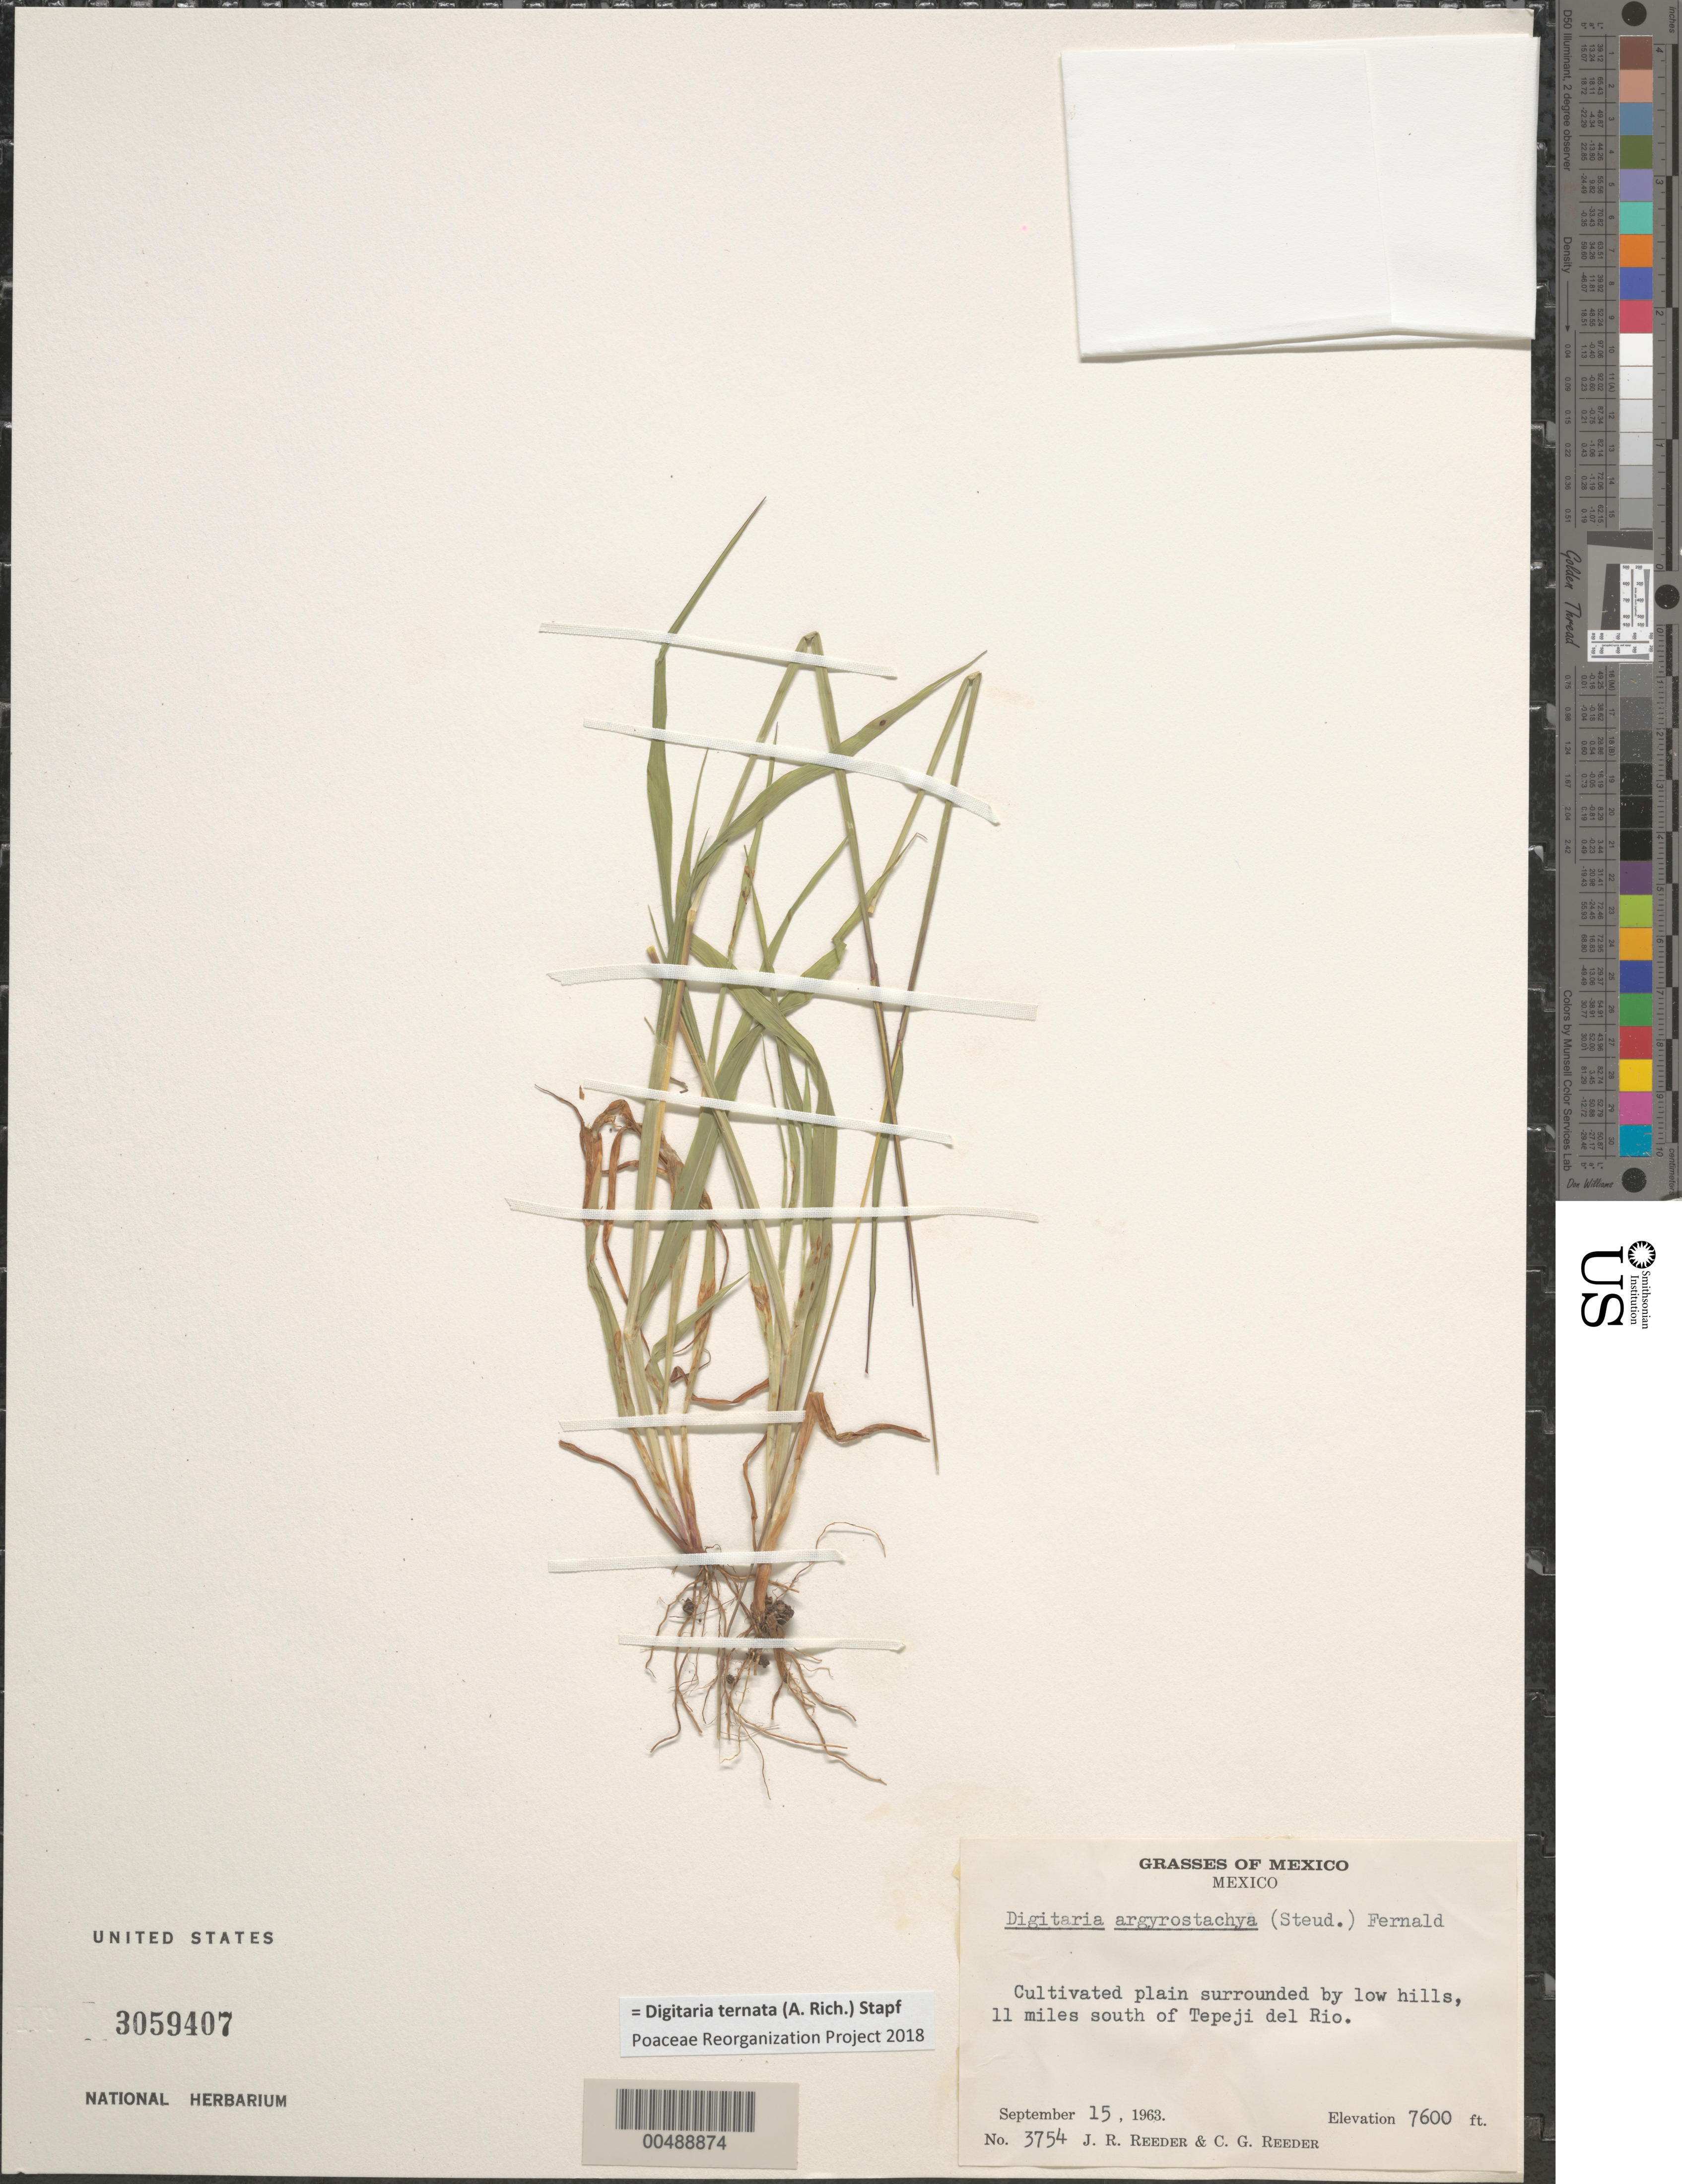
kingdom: Plantae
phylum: Tracheophyta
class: Liliopsida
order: Poales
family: Poaceae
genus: Digitaria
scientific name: Digitaria ternata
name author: (Hochr. ex A. Rich.) Stapf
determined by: Poaceae Reorganization Project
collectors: J. R. Reeder & C. G. Reeder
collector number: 3754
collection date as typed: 15 Sep 1963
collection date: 1963-09-15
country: Mexico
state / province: México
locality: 11 mi S of Tepeji del Rio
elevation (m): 2316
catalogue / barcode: US 3059407